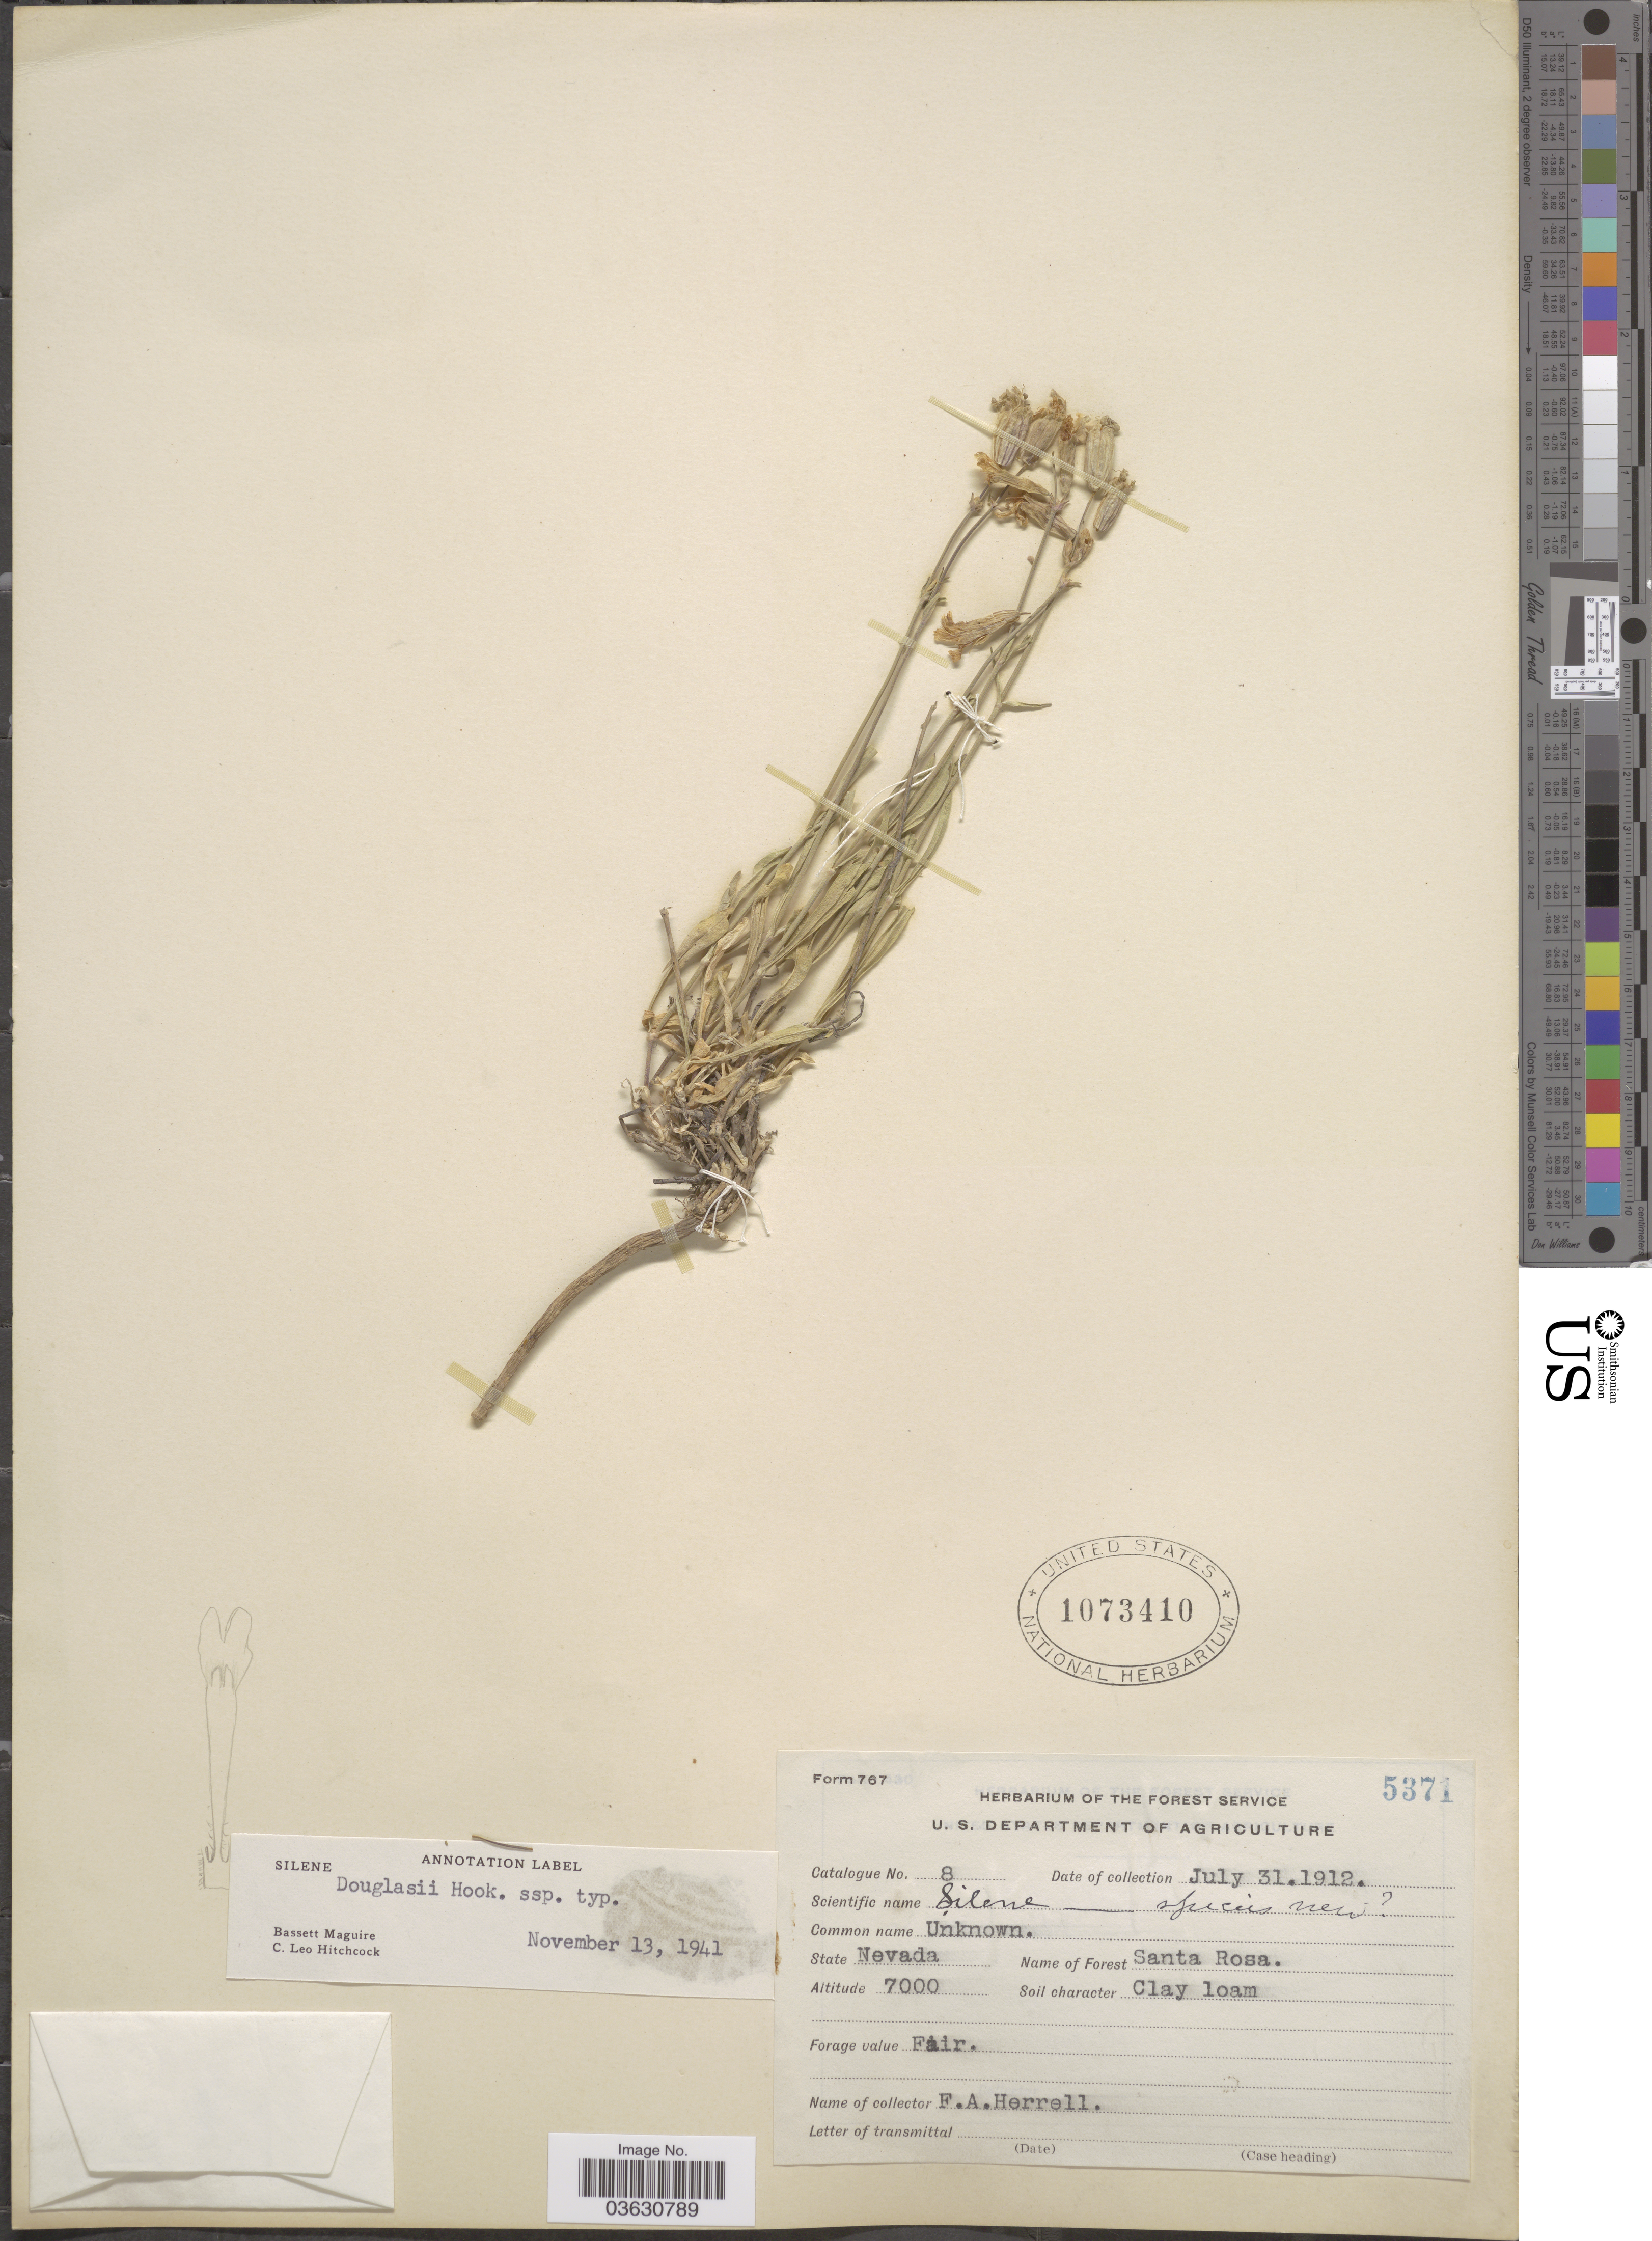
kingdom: Plantae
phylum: Tracheophyta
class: Magnoliopsida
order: Caryophyllales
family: Caryophyllaceae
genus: Silene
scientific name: Silene douglasii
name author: Hook.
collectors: F. Herrell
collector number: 5371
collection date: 1912-07-31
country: United States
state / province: Nevada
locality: Santa Rosa [unsure placement]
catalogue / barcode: US 1073410